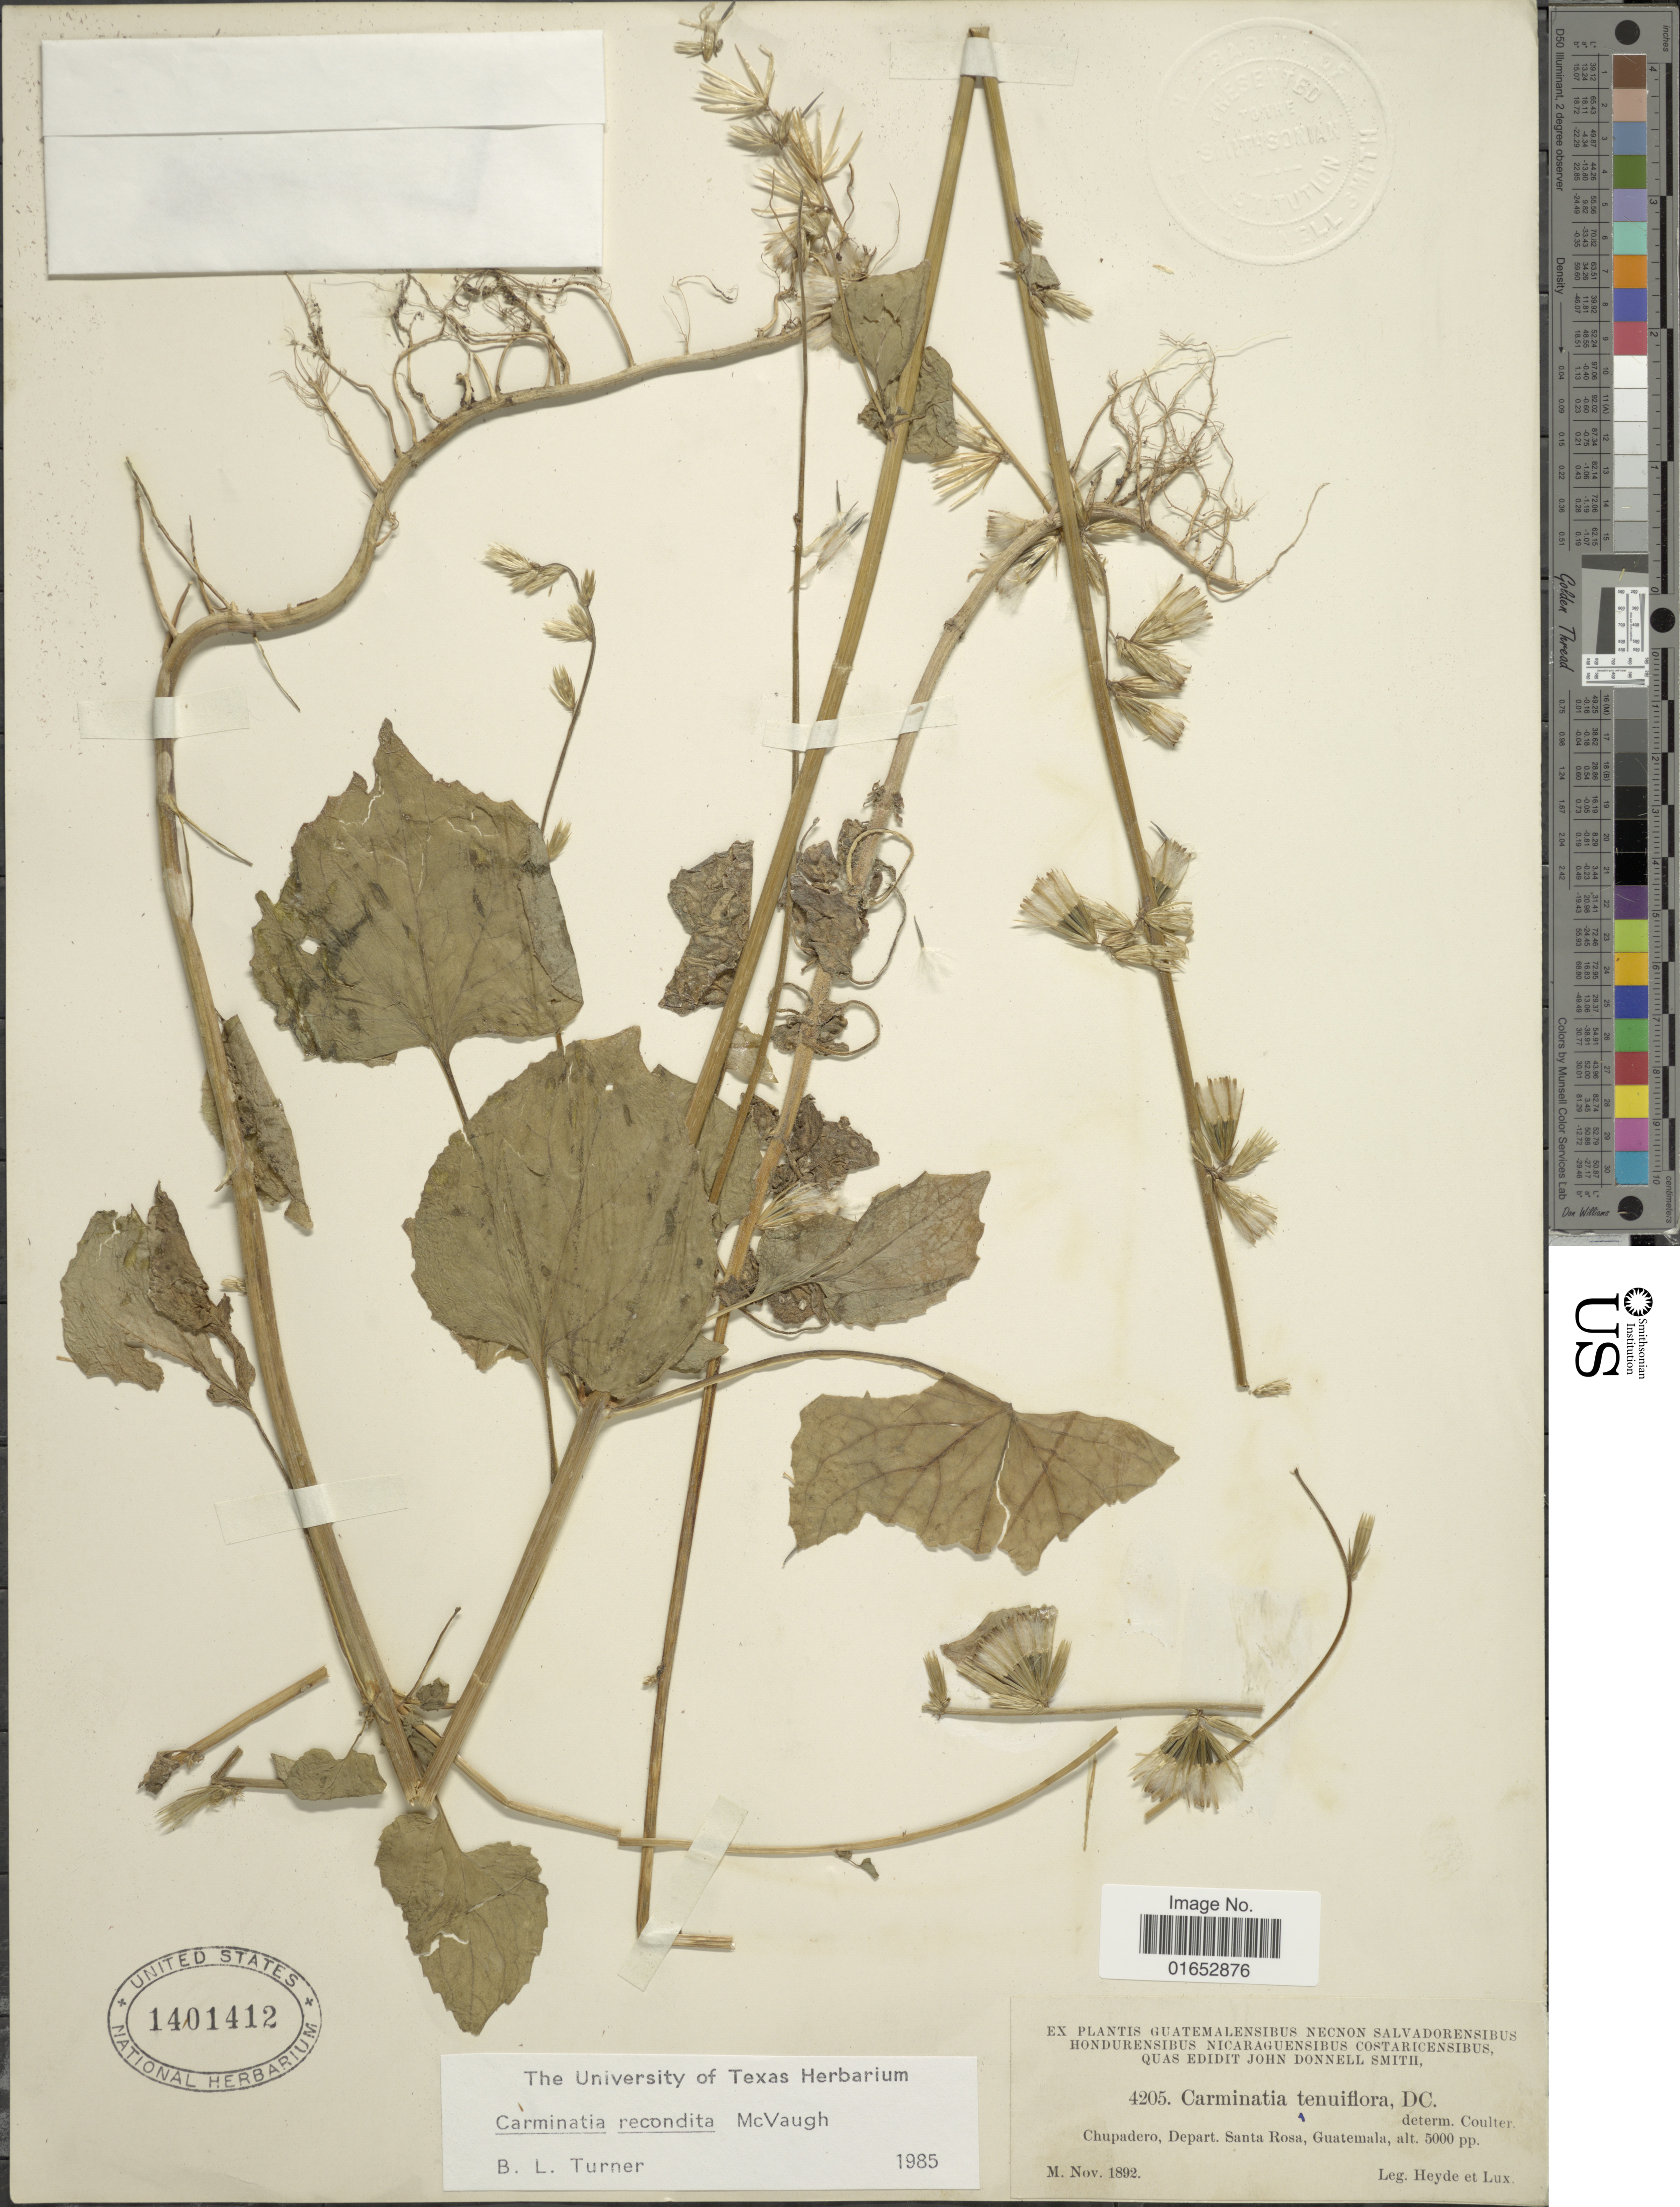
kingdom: Plantae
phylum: Tracheophyta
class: Magnoliopsida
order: Asterales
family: Asteraceae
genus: Carminatia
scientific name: Carminatia recondita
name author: McVaugh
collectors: Heyde & Lux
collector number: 4205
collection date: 1892-11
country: Guatemala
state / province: Santa Rosa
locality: Chupadero, Guatemala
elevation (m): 1524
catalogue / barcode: US 1401412